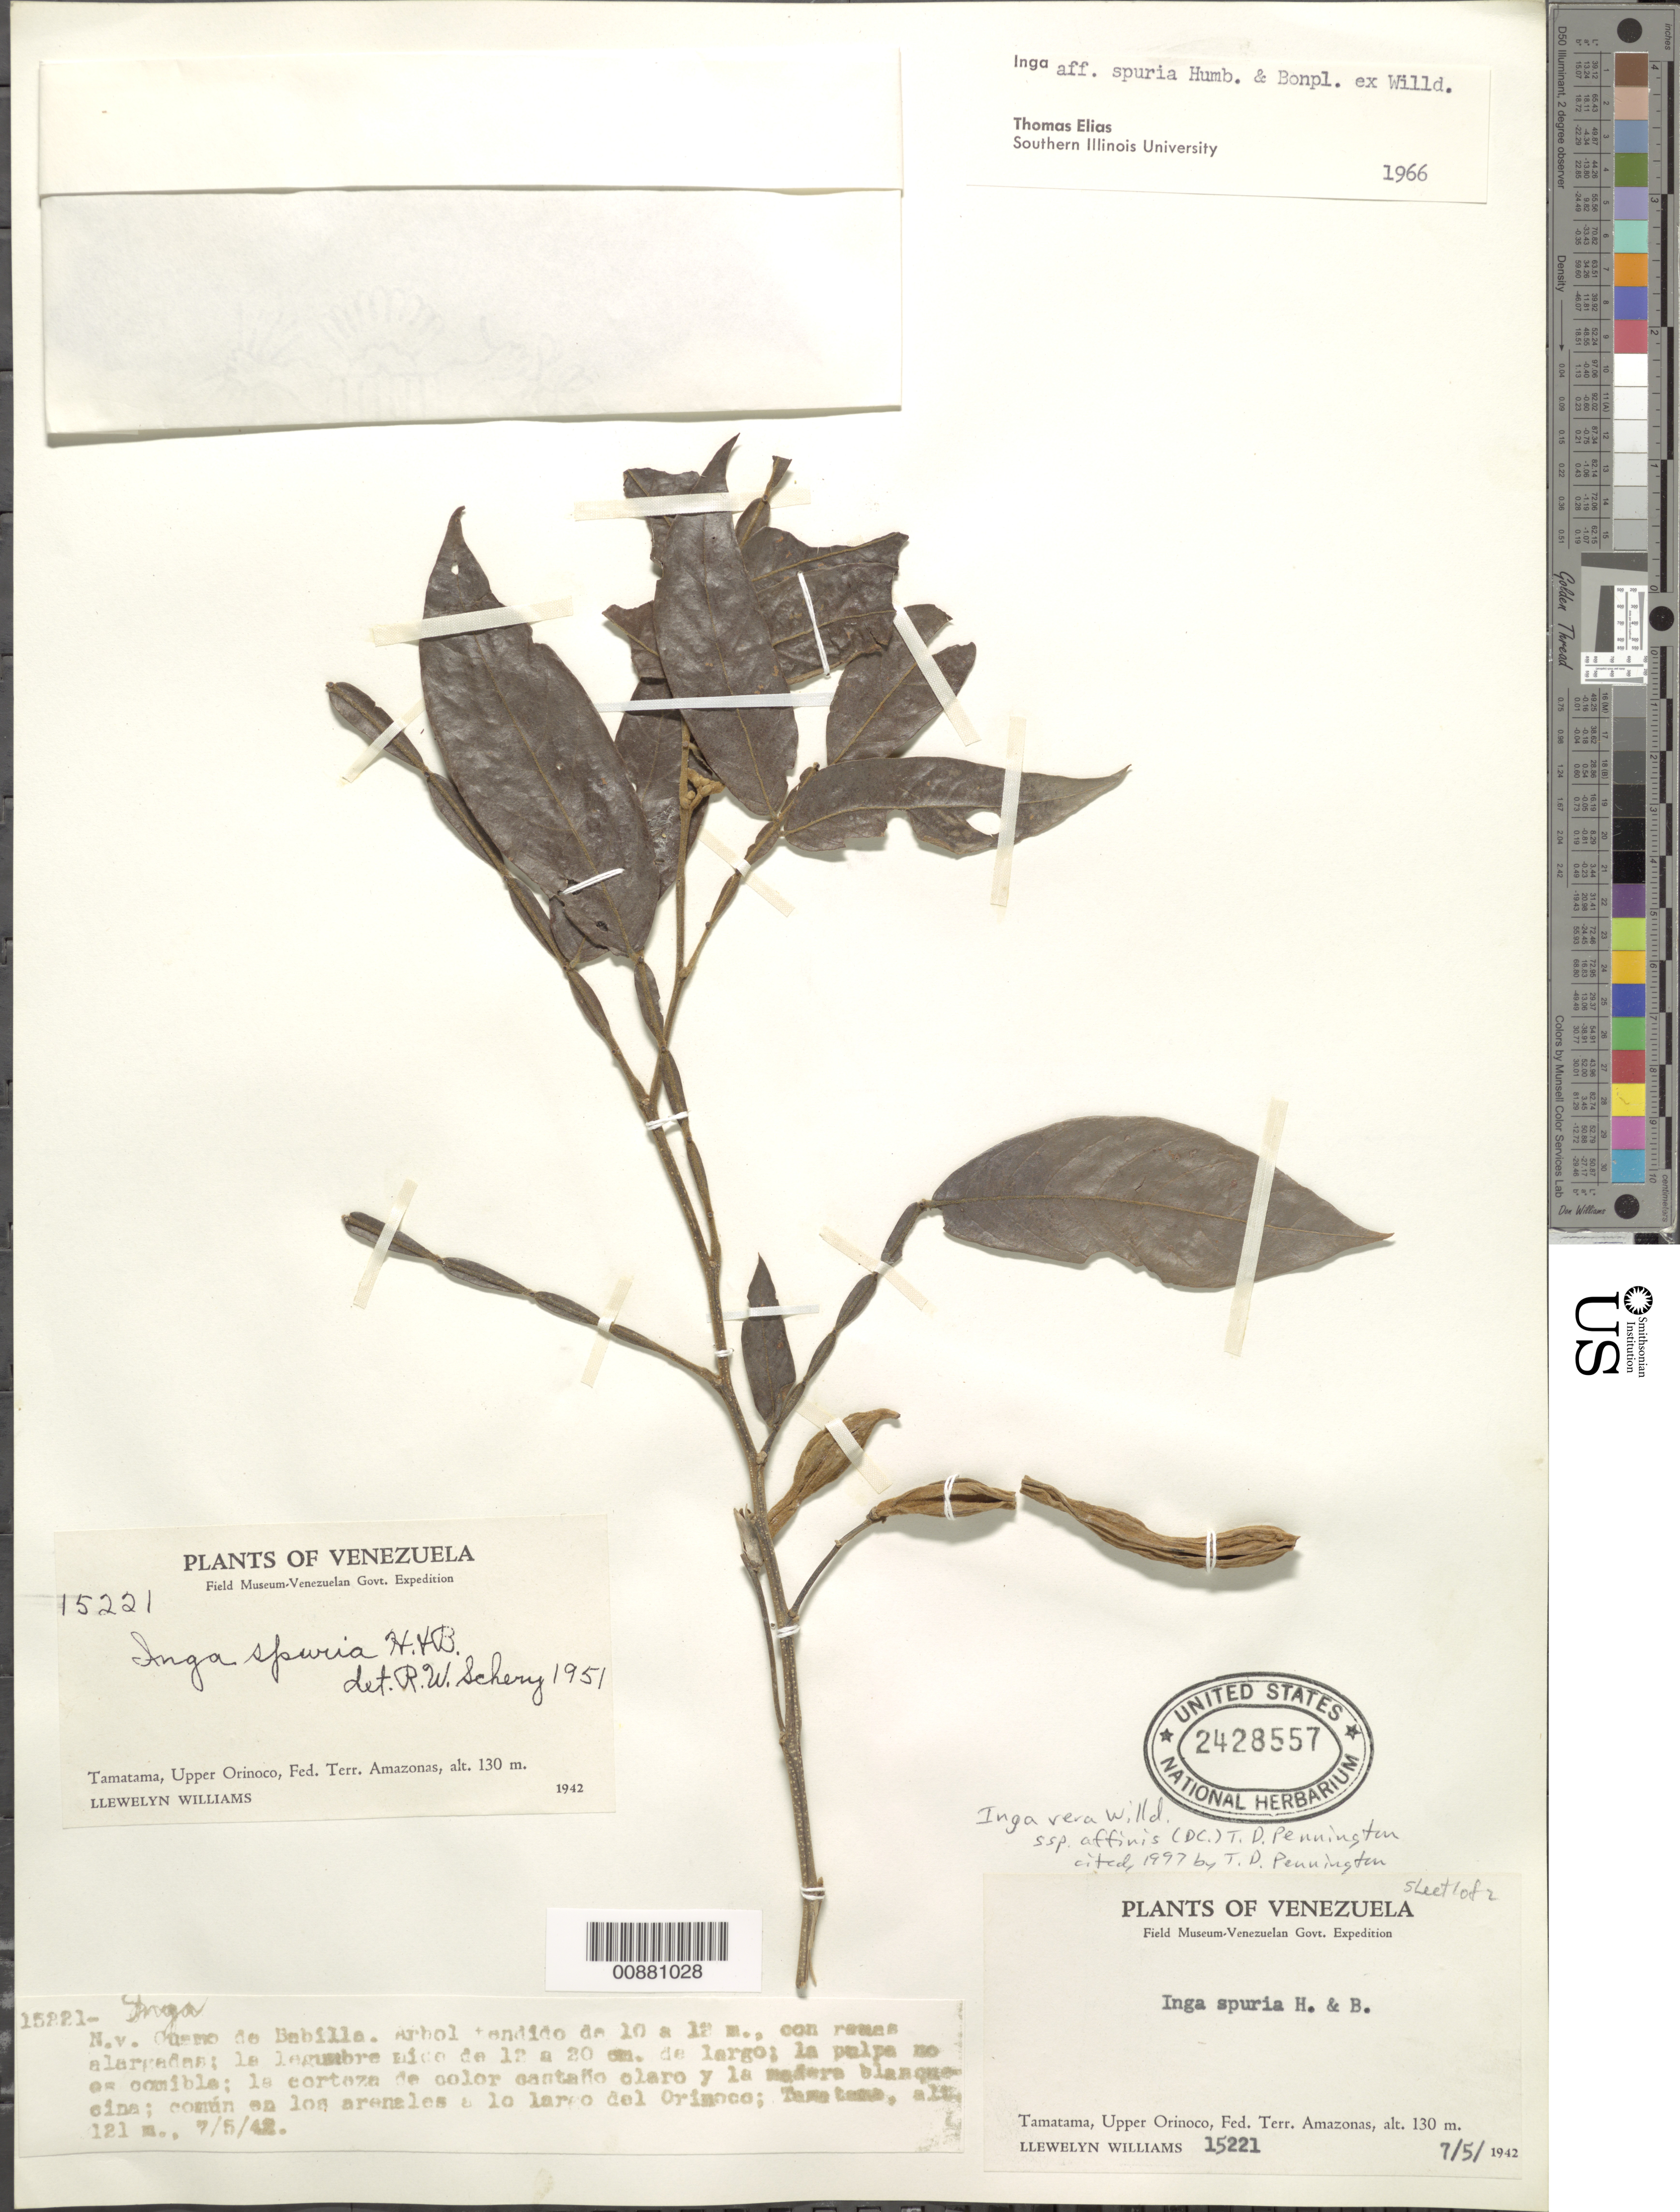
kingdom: Plantae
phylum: Tracheophyta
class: Magnoliopsida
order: Fabales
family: Fabaceae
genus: Inga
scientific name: Inga vera subsp. affinis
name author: (DC.) T.D. Penn.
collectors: Ll. Williams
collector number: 15221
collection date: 1941-05-07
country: Venezuela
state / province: Amazonas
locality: Tamatama, Upper Orinoco, Fed. Terr. Amazonas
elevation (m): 130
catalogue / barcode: US 2428557